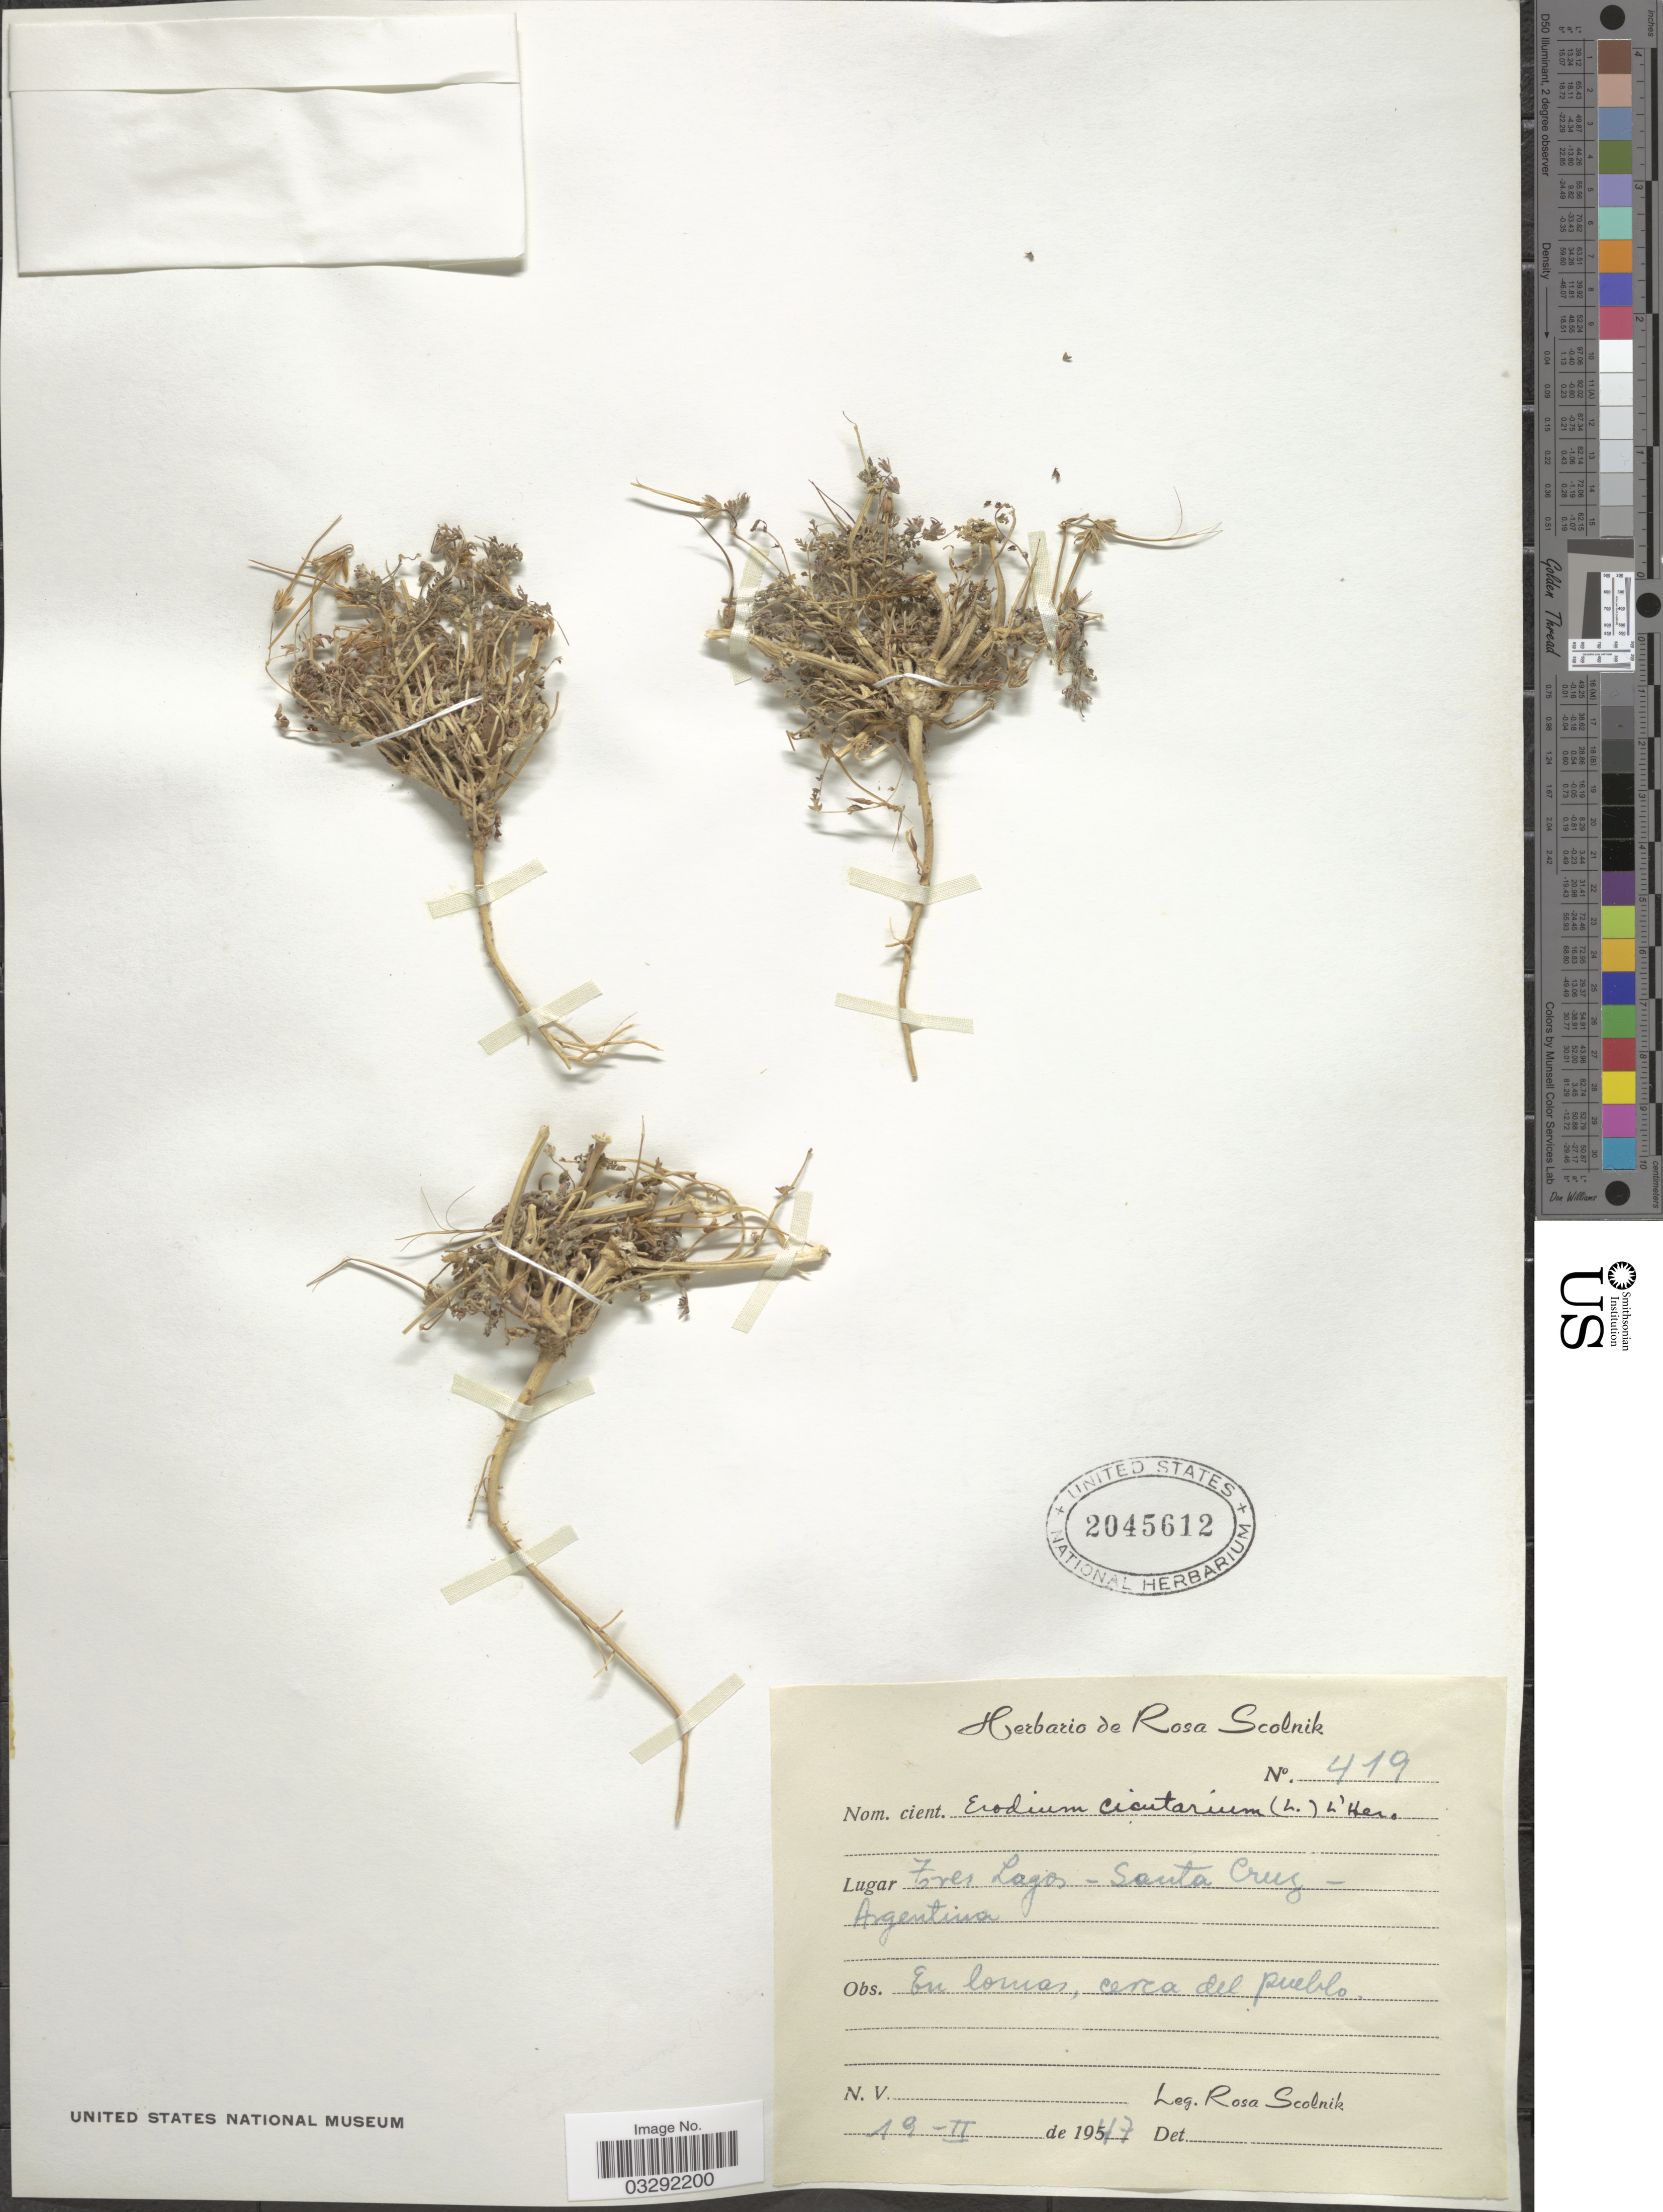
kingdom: Plantae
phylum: Tracheophyta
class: Magnoliopsida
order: Geraniales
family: Geraniaceae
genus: Erodium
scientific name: Erodium cicutarium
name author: (L.) L'Hér.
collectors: R. Scolnik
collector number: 419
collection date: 1947-02-19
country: Argentina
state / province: Santa Cruz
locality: Tres Lagos.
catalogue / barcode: US 2045612